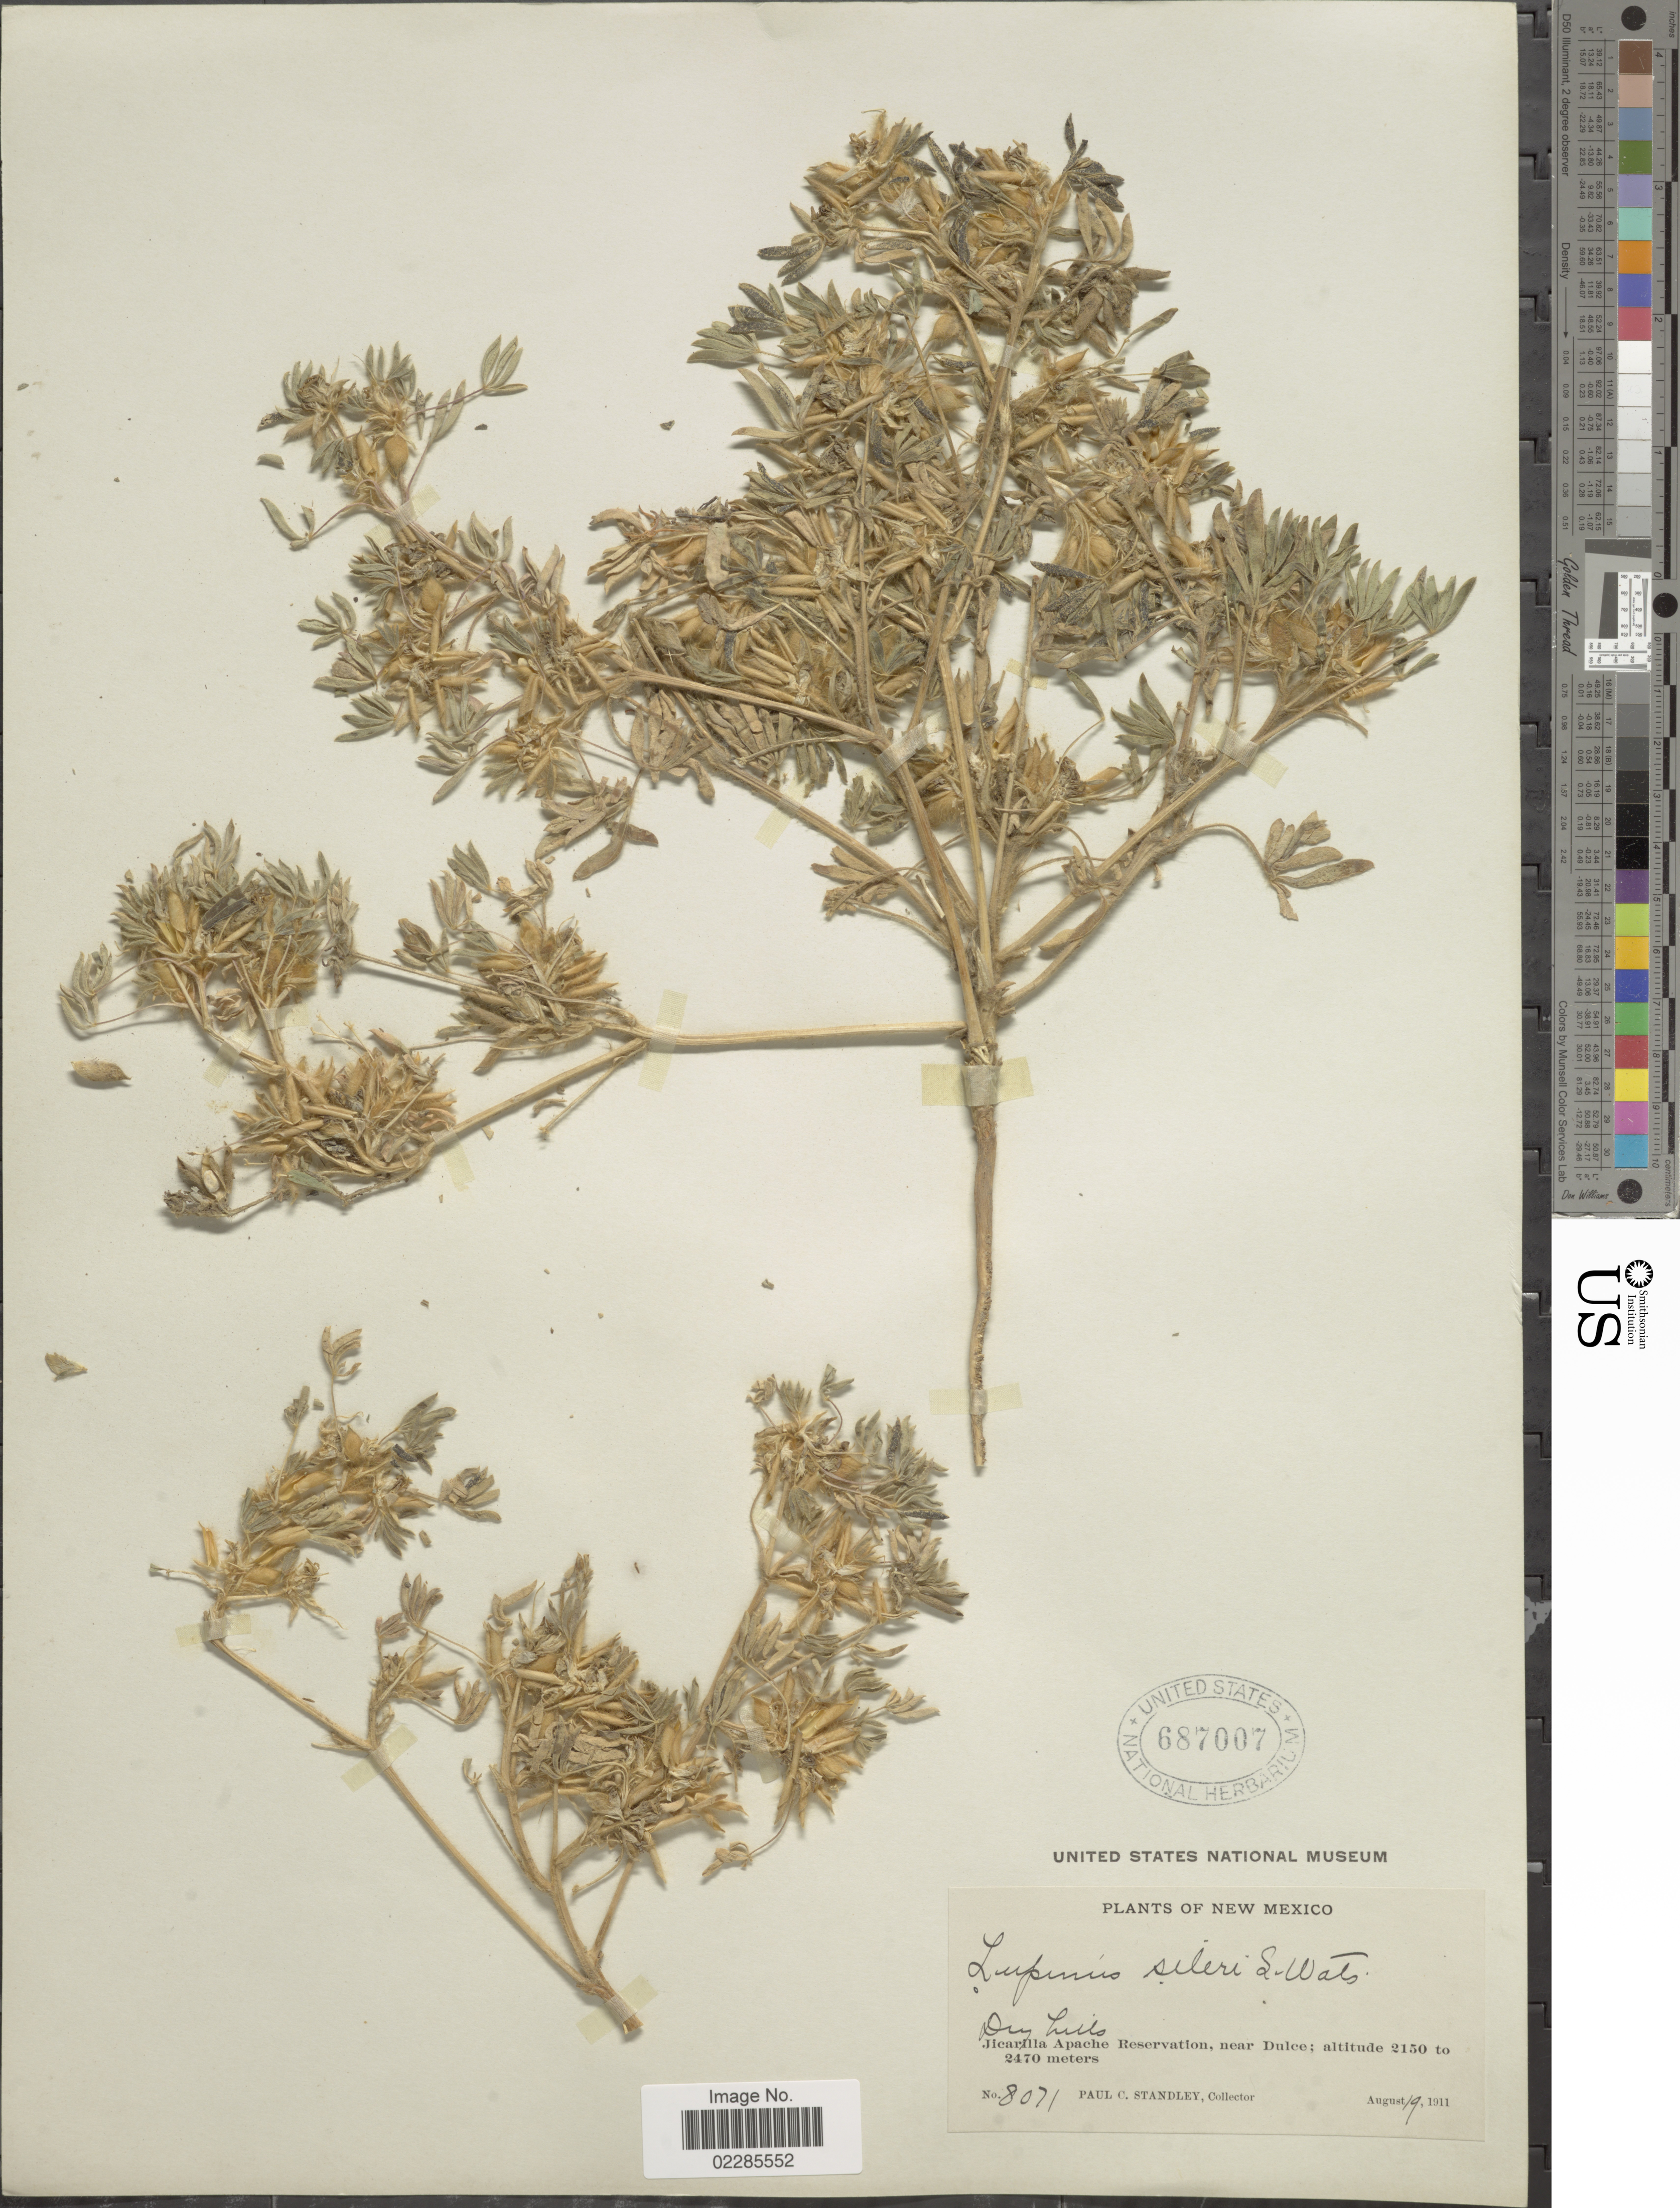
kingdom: Plantae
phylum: Tracheophyta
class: Magnoliopsida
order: Fabales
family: Fabaceae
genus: Lupinus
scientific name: Lupinus kingii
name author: S. Watson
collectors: P. C. Standley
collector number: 8071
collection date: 1911-08-19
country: United States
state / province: New Mexico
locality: Dry hills, Jicarilla Apache Reservation, near Dulce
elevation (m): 2150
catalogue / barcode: US 687007